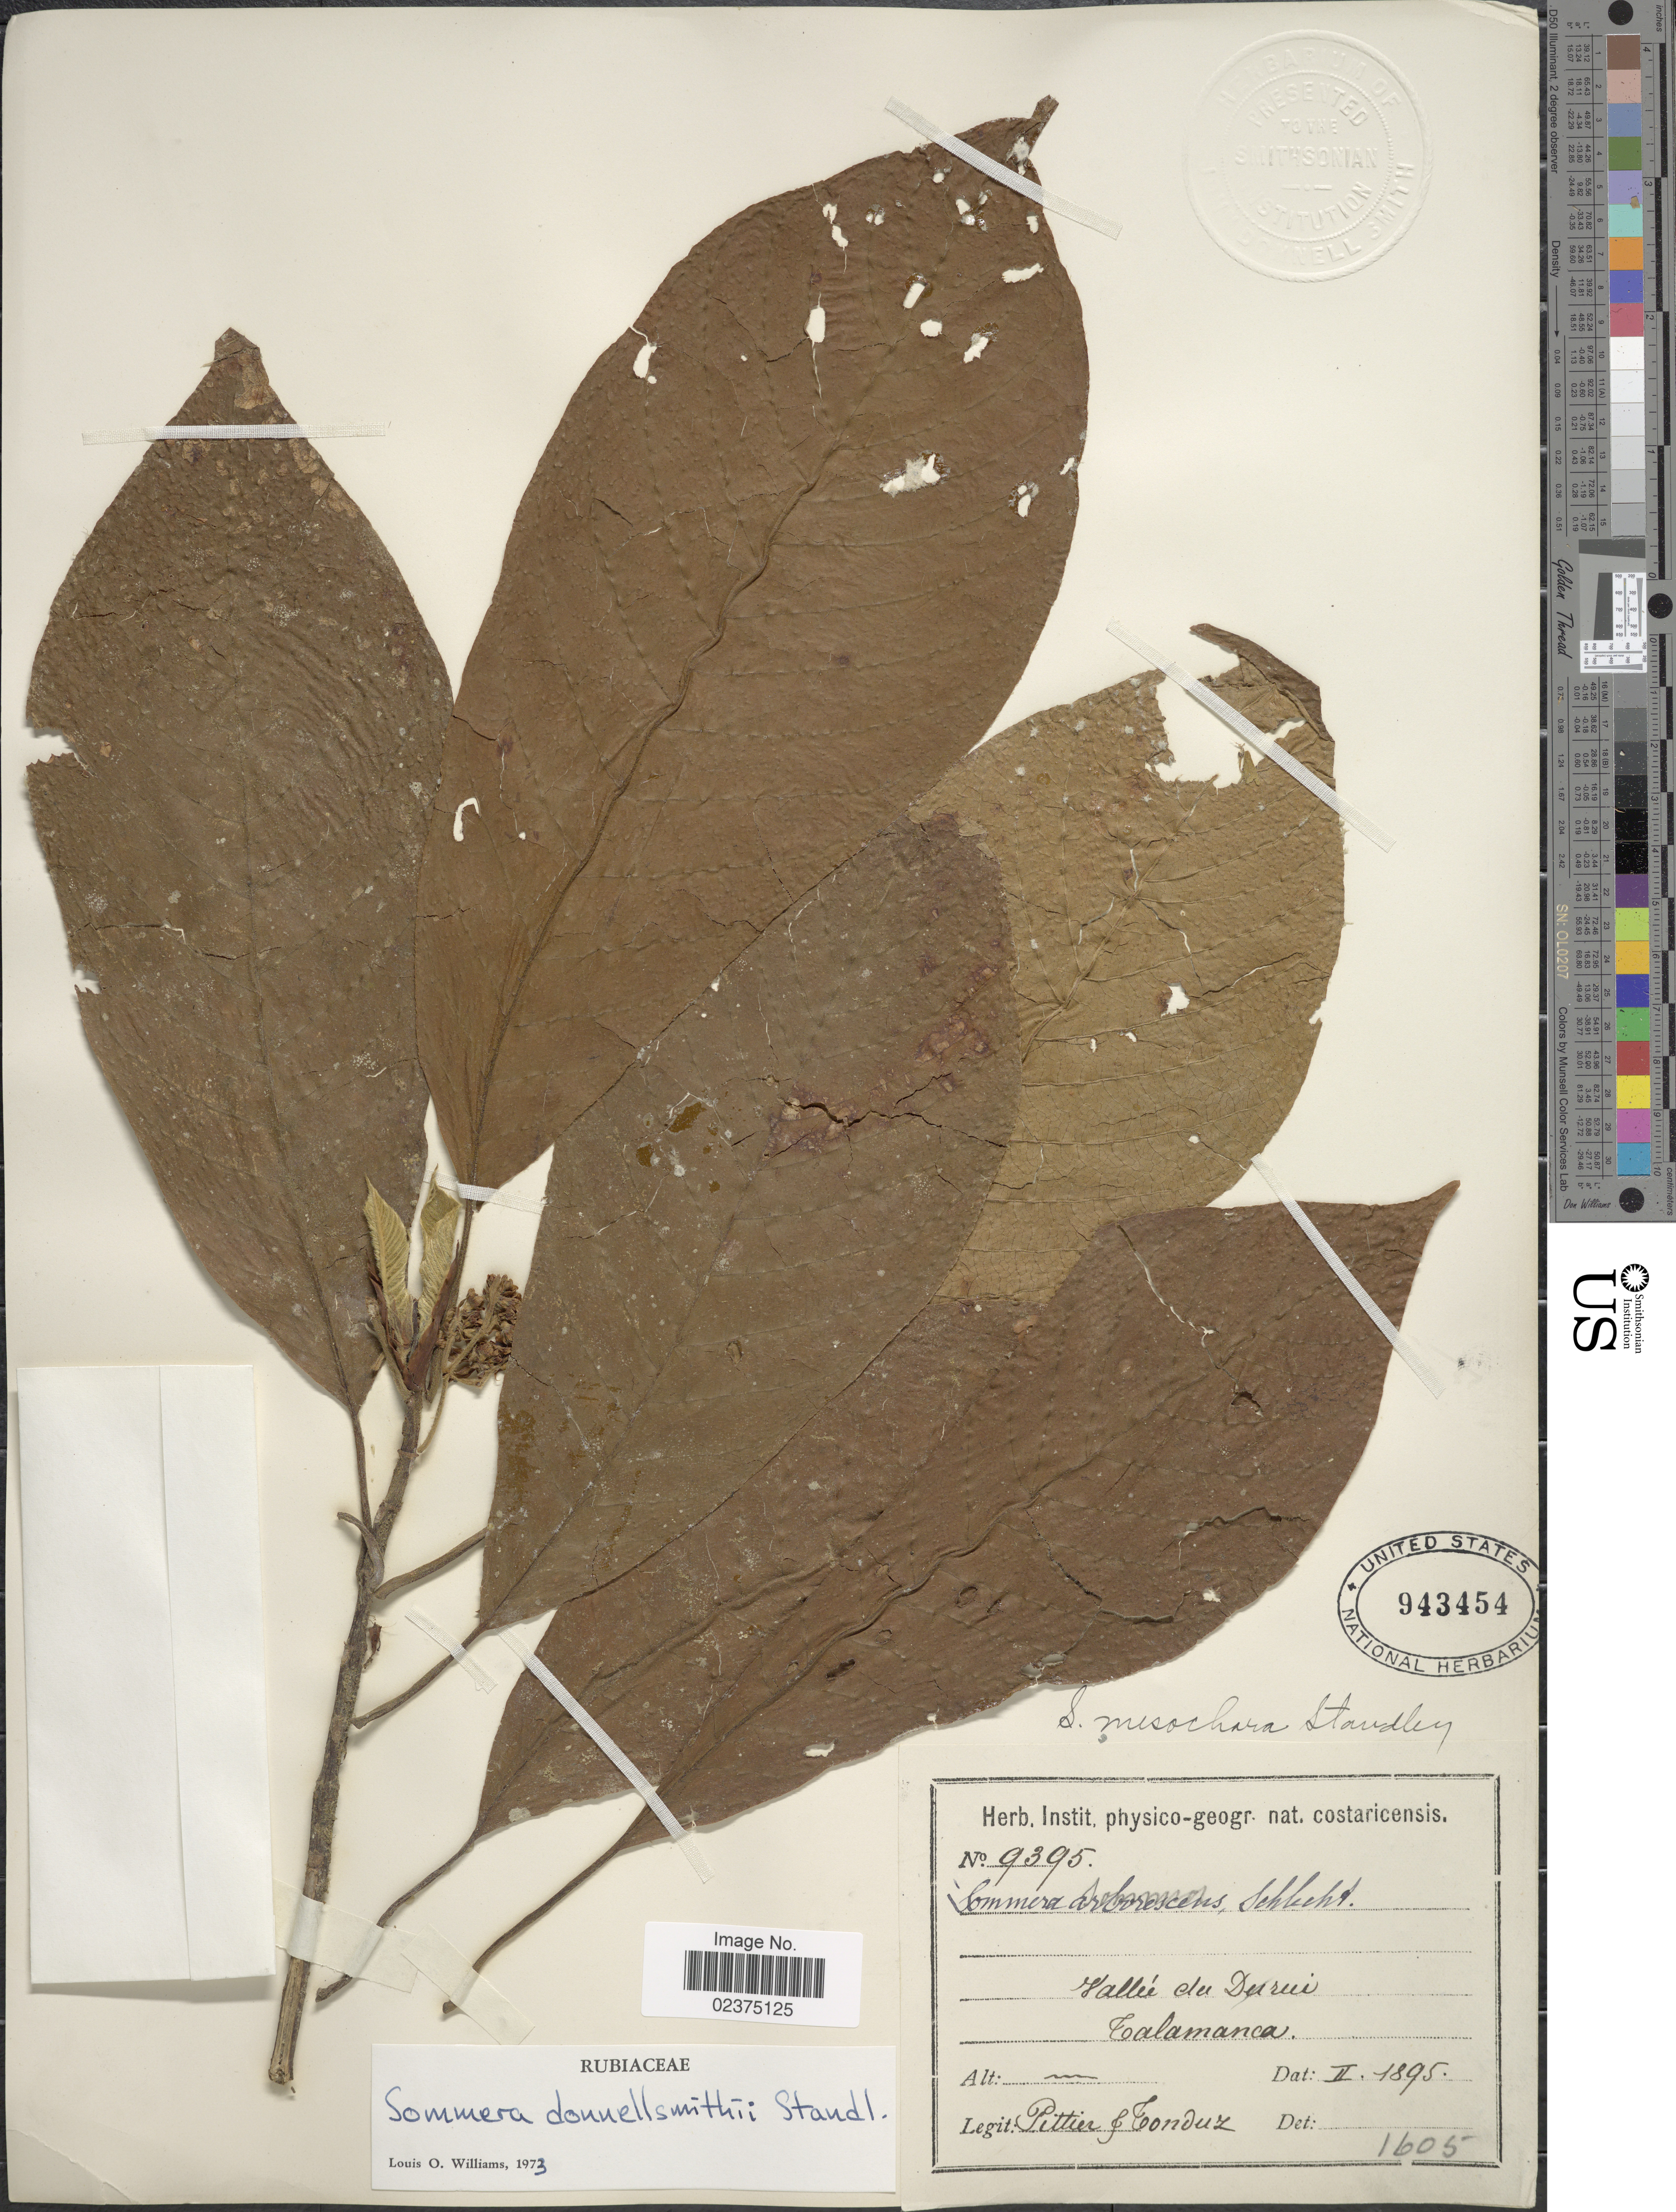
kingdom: Plantae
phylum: Tracheophyta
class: Magnoliopsida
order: Gentianales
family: Rubiaceae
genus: Sommera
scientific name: Sommera donnell-smithii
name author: Standl.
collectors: Pittier, -- & Tonduz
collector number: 9395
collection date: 1895-02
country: Costa Rica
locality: Vallee de durui, Talamanca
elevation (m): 100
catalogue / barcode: US 943454